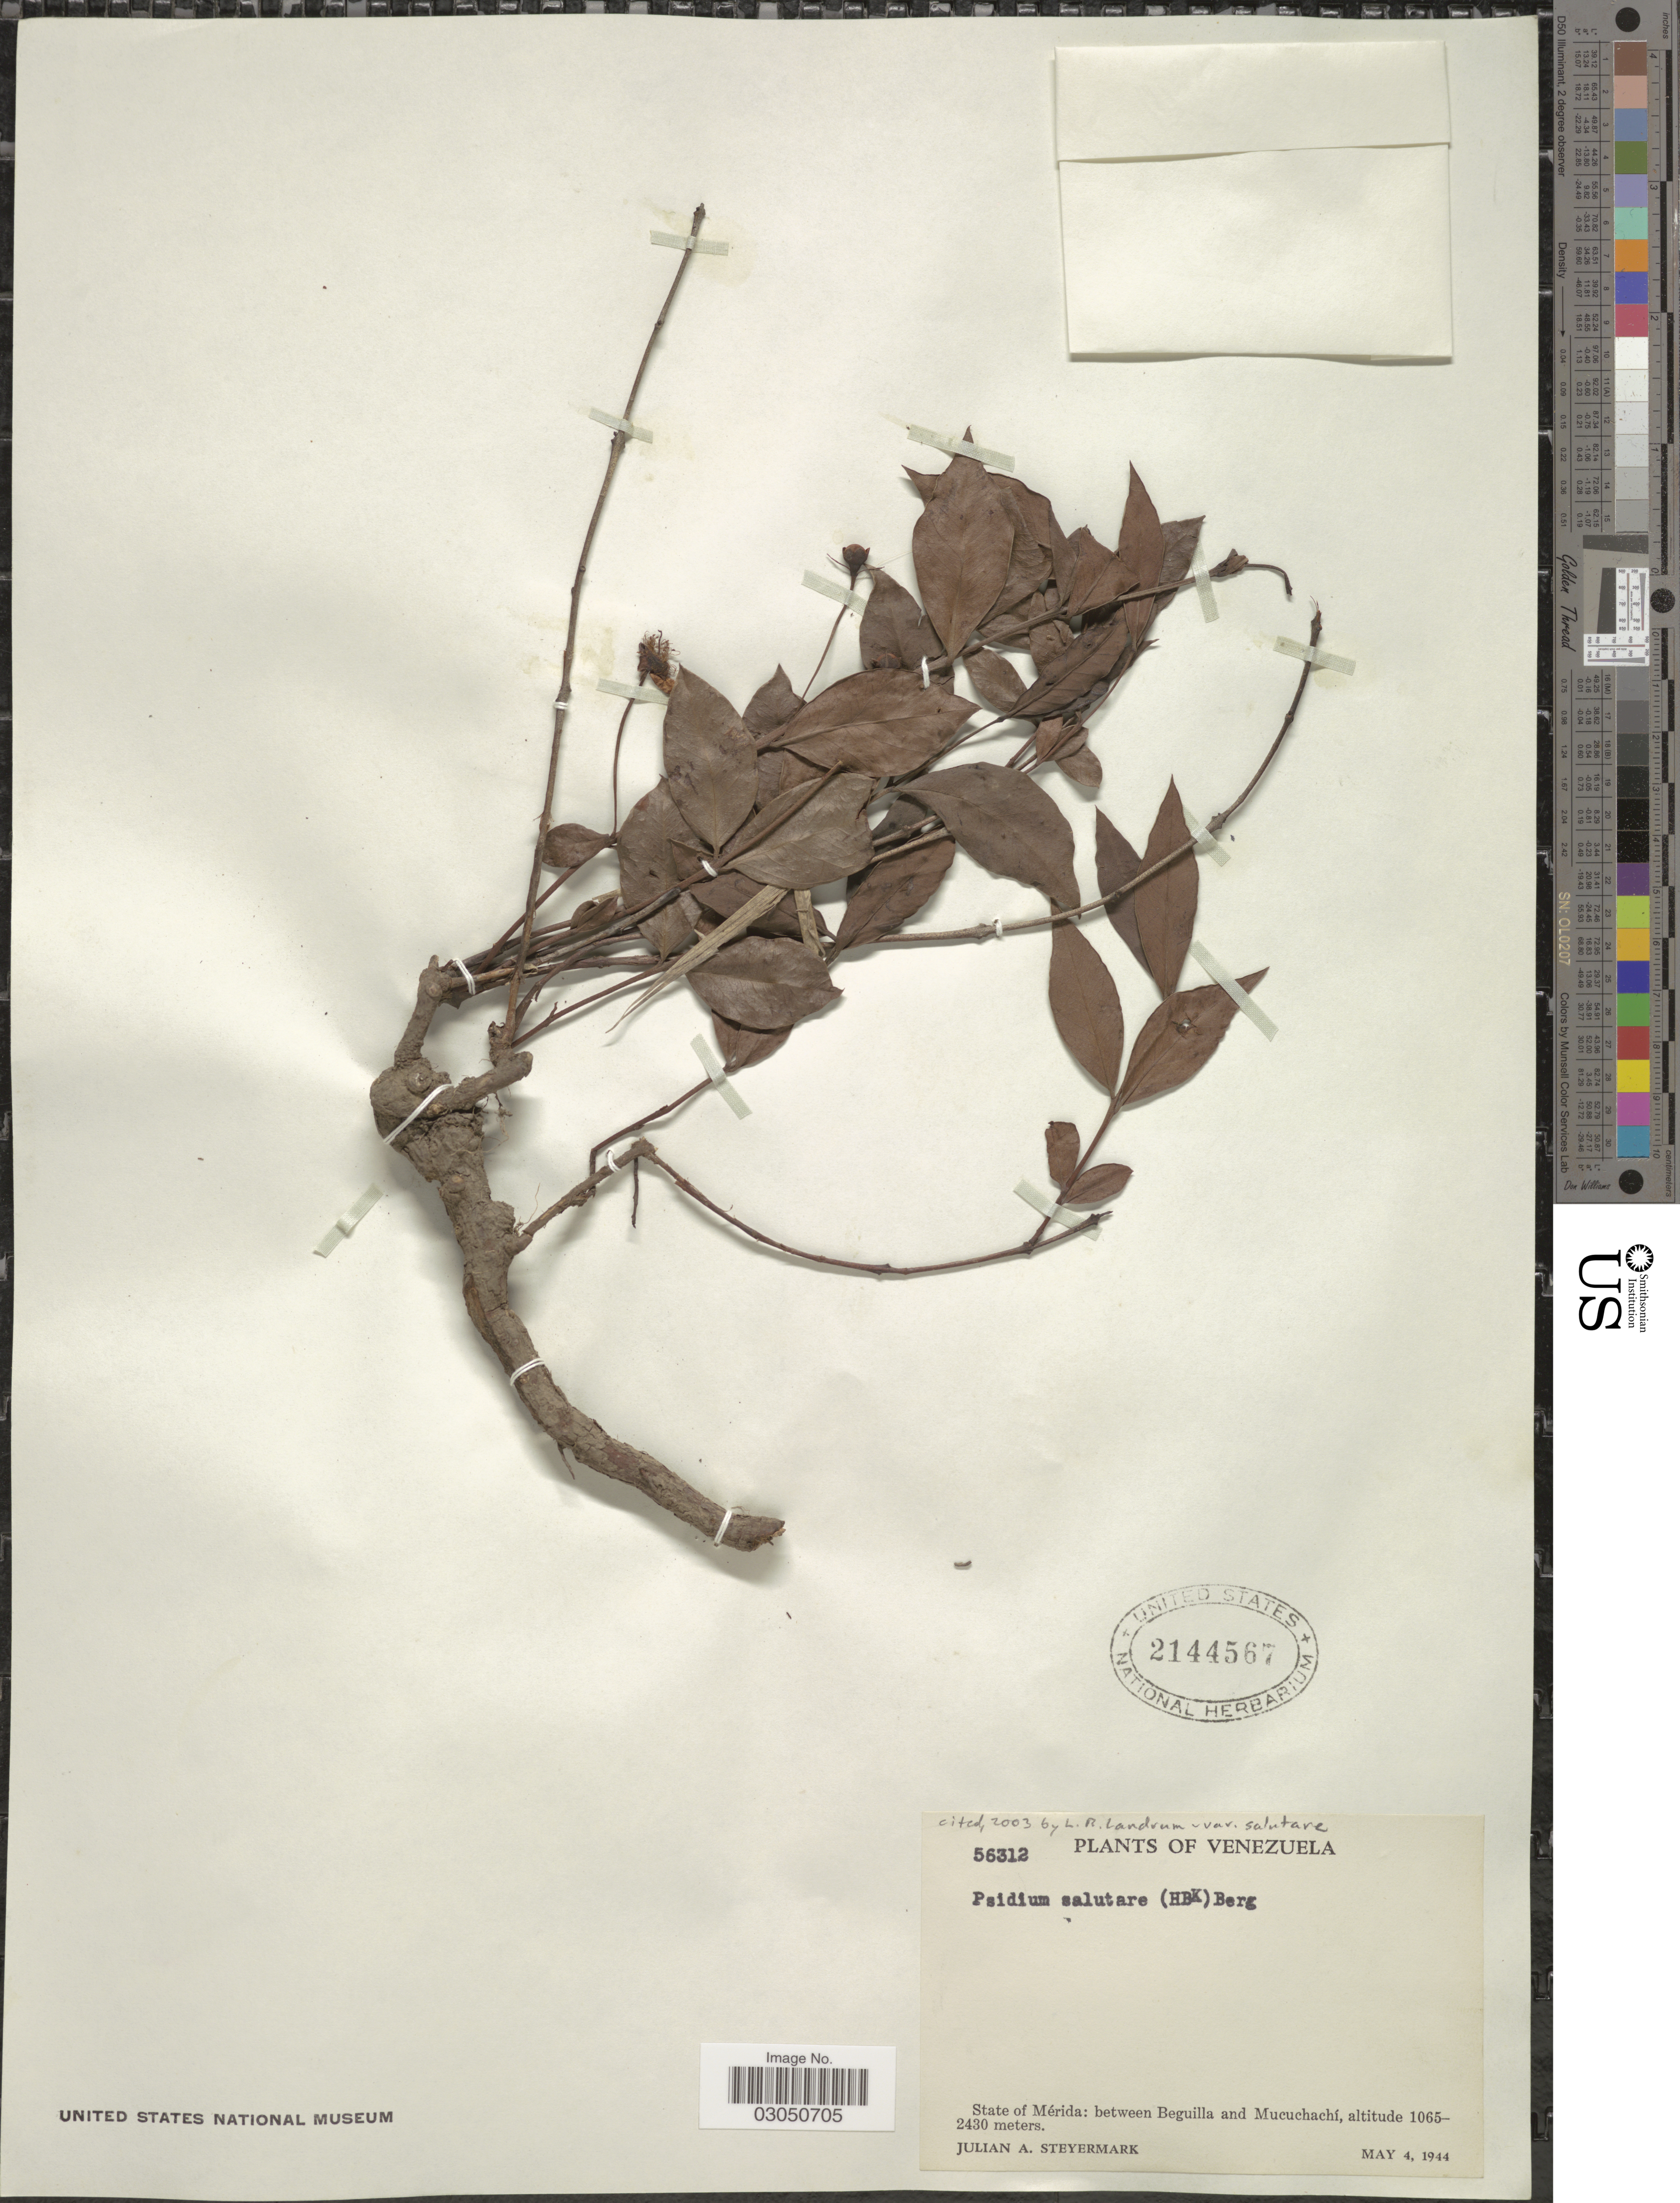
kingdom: Plantae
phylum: Tracheophyta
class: Magnoliopsida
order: Myrtales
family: Myrtaceae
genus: Psidium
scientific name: Psidium salutare var. salutare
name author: (Kunth) O. Berg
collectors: J. Steyermark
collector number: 56312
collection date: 1944-05-04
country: Venezuela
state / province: Mérida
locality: Between Beguilla and Mucuchachí.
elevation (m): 1065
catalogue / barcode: US 2144567